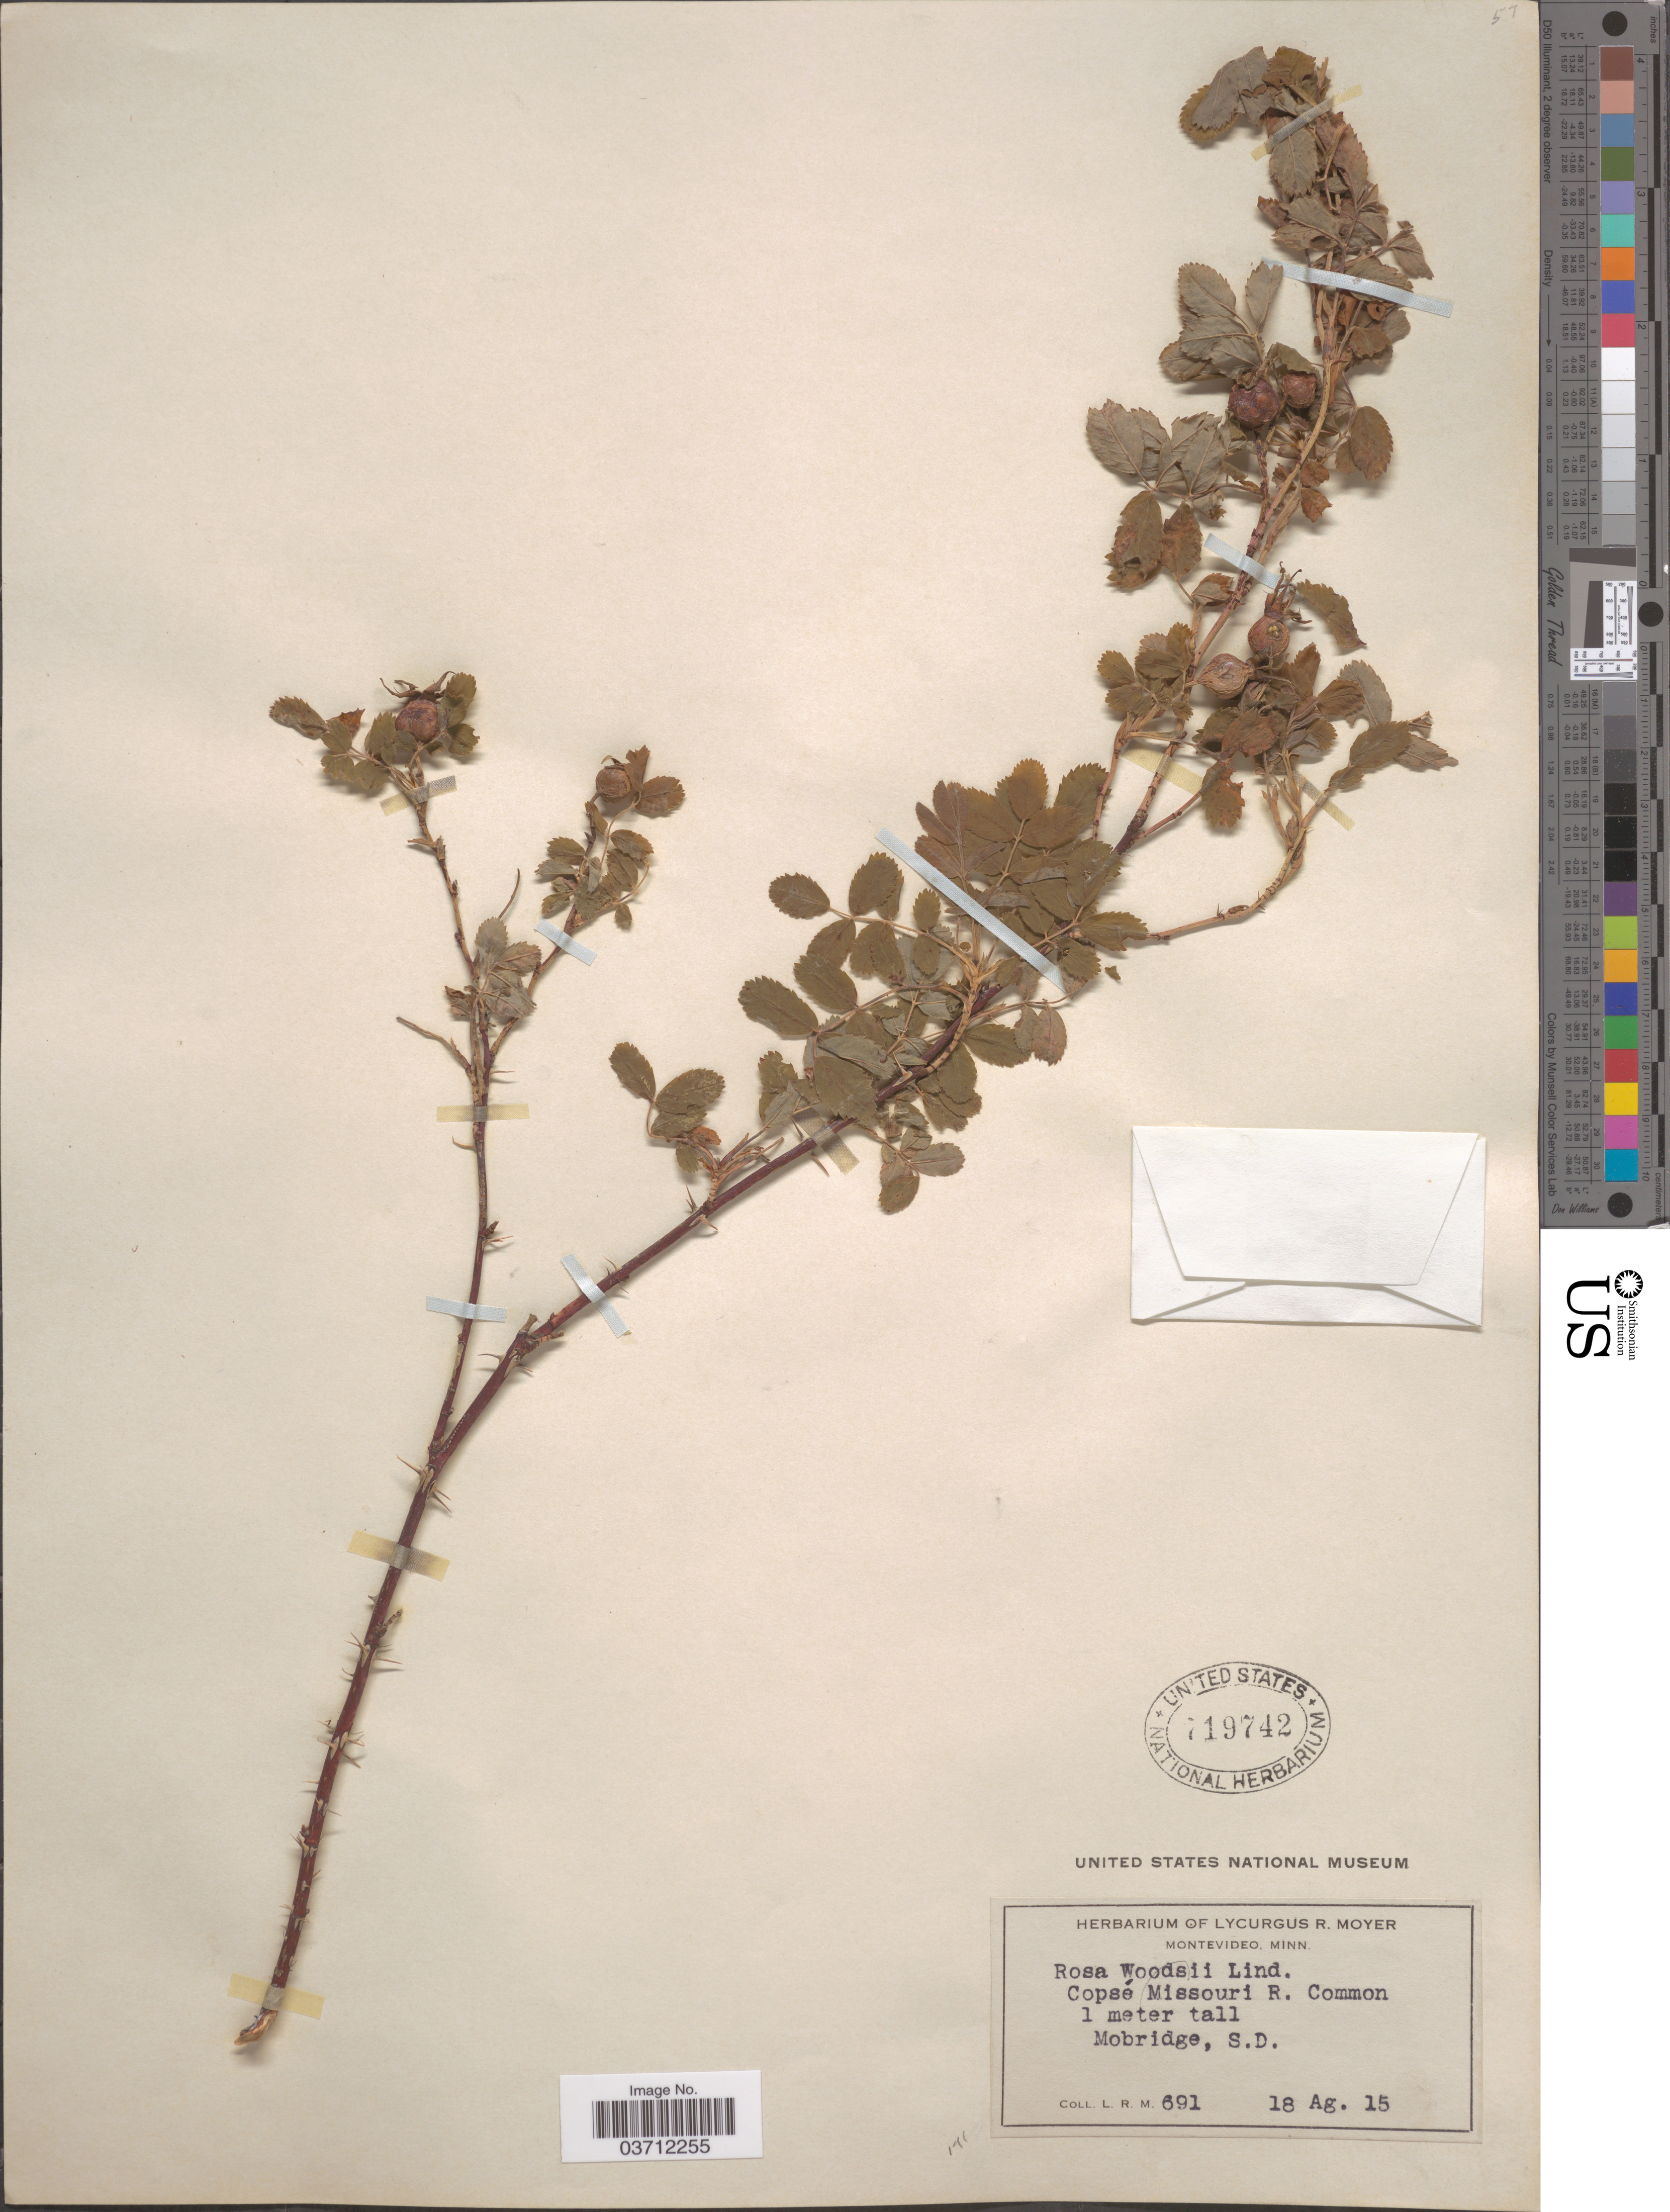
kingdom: Plantae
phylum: Tracheophyta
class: Magnoliopsida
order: Rosales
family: Rosaceae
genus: Rosa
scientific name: Rosa woodsii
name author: Lindl.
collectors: L. Moyer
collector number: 691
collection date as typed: Transcribed d/m/y: 18/8/15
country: United States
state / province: South Dakota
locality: Copsé Missouri R. Mobridge.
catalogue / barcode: US 719742